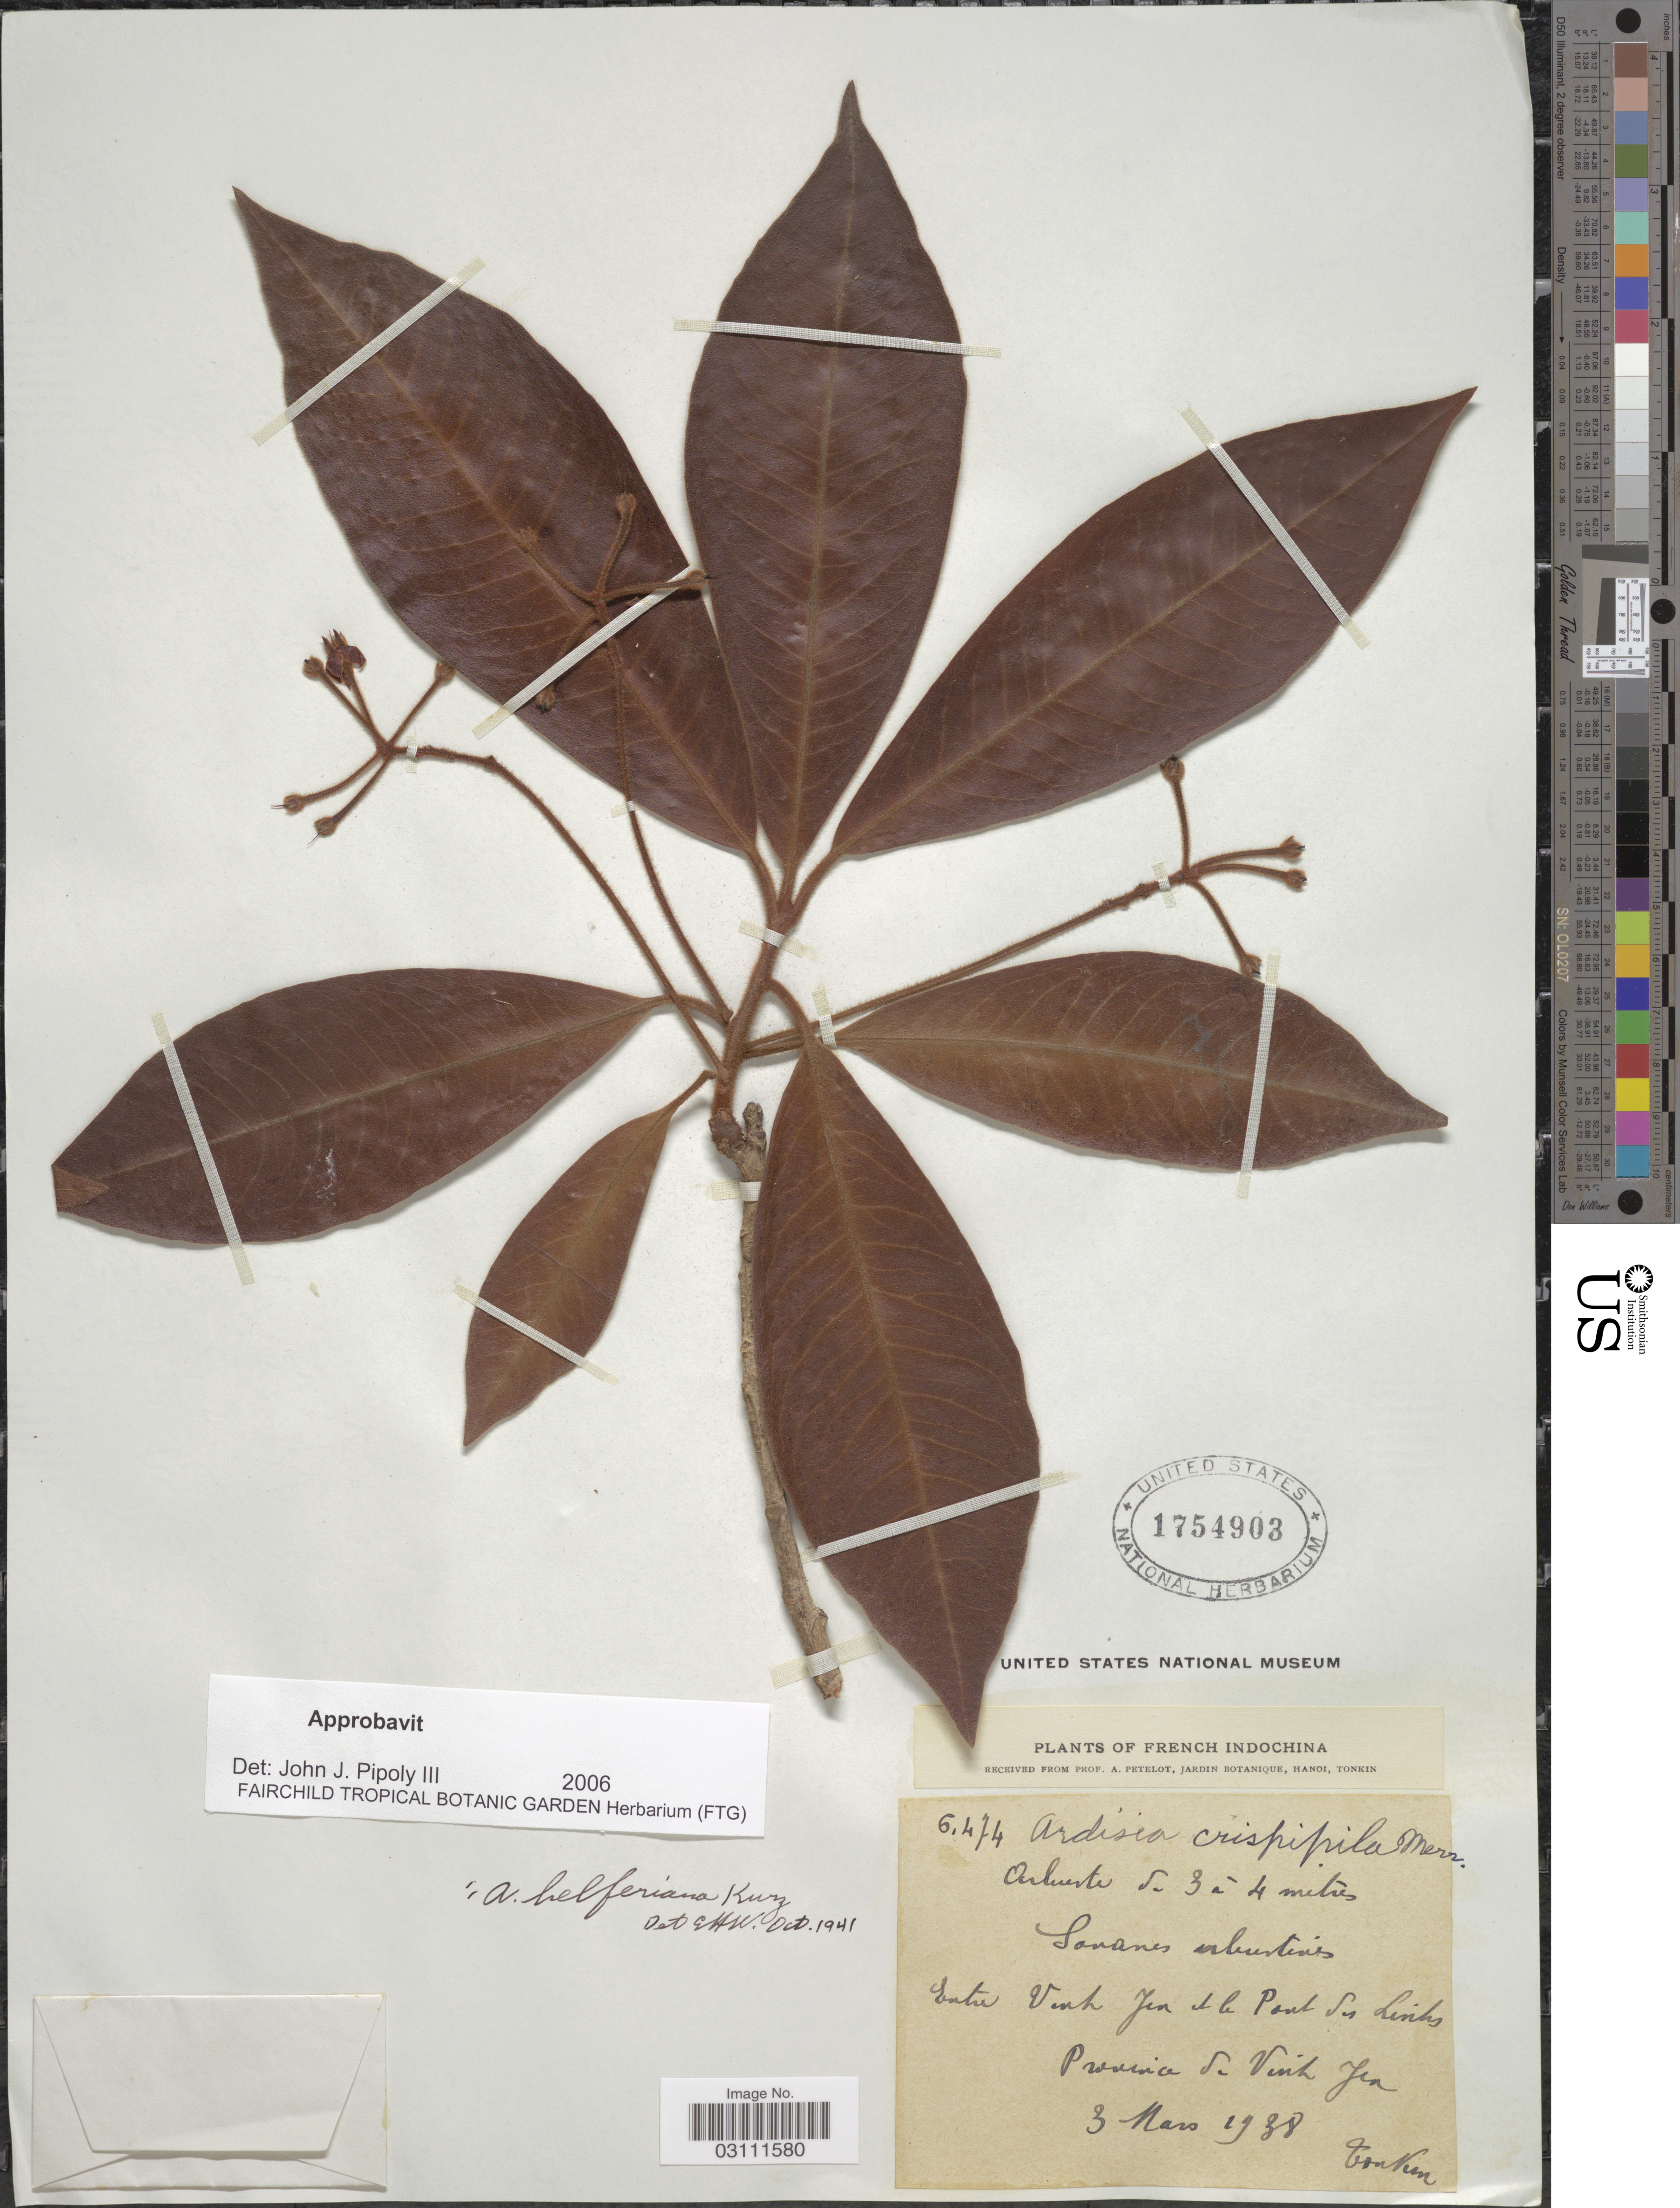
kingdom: Plantae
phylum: Tracheophyta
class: Magnoliopsida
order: Ericales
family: Primulaceae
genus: Ardisia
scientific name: Ardisia helferiana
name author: Kurz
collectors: A. Petelot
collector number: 6474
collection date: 1938-03-03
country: Vietnam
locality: French Indochina, Entre Vinh Jea et le Pont du Links, Province de Vinh Jen.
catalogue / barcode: US 1754903